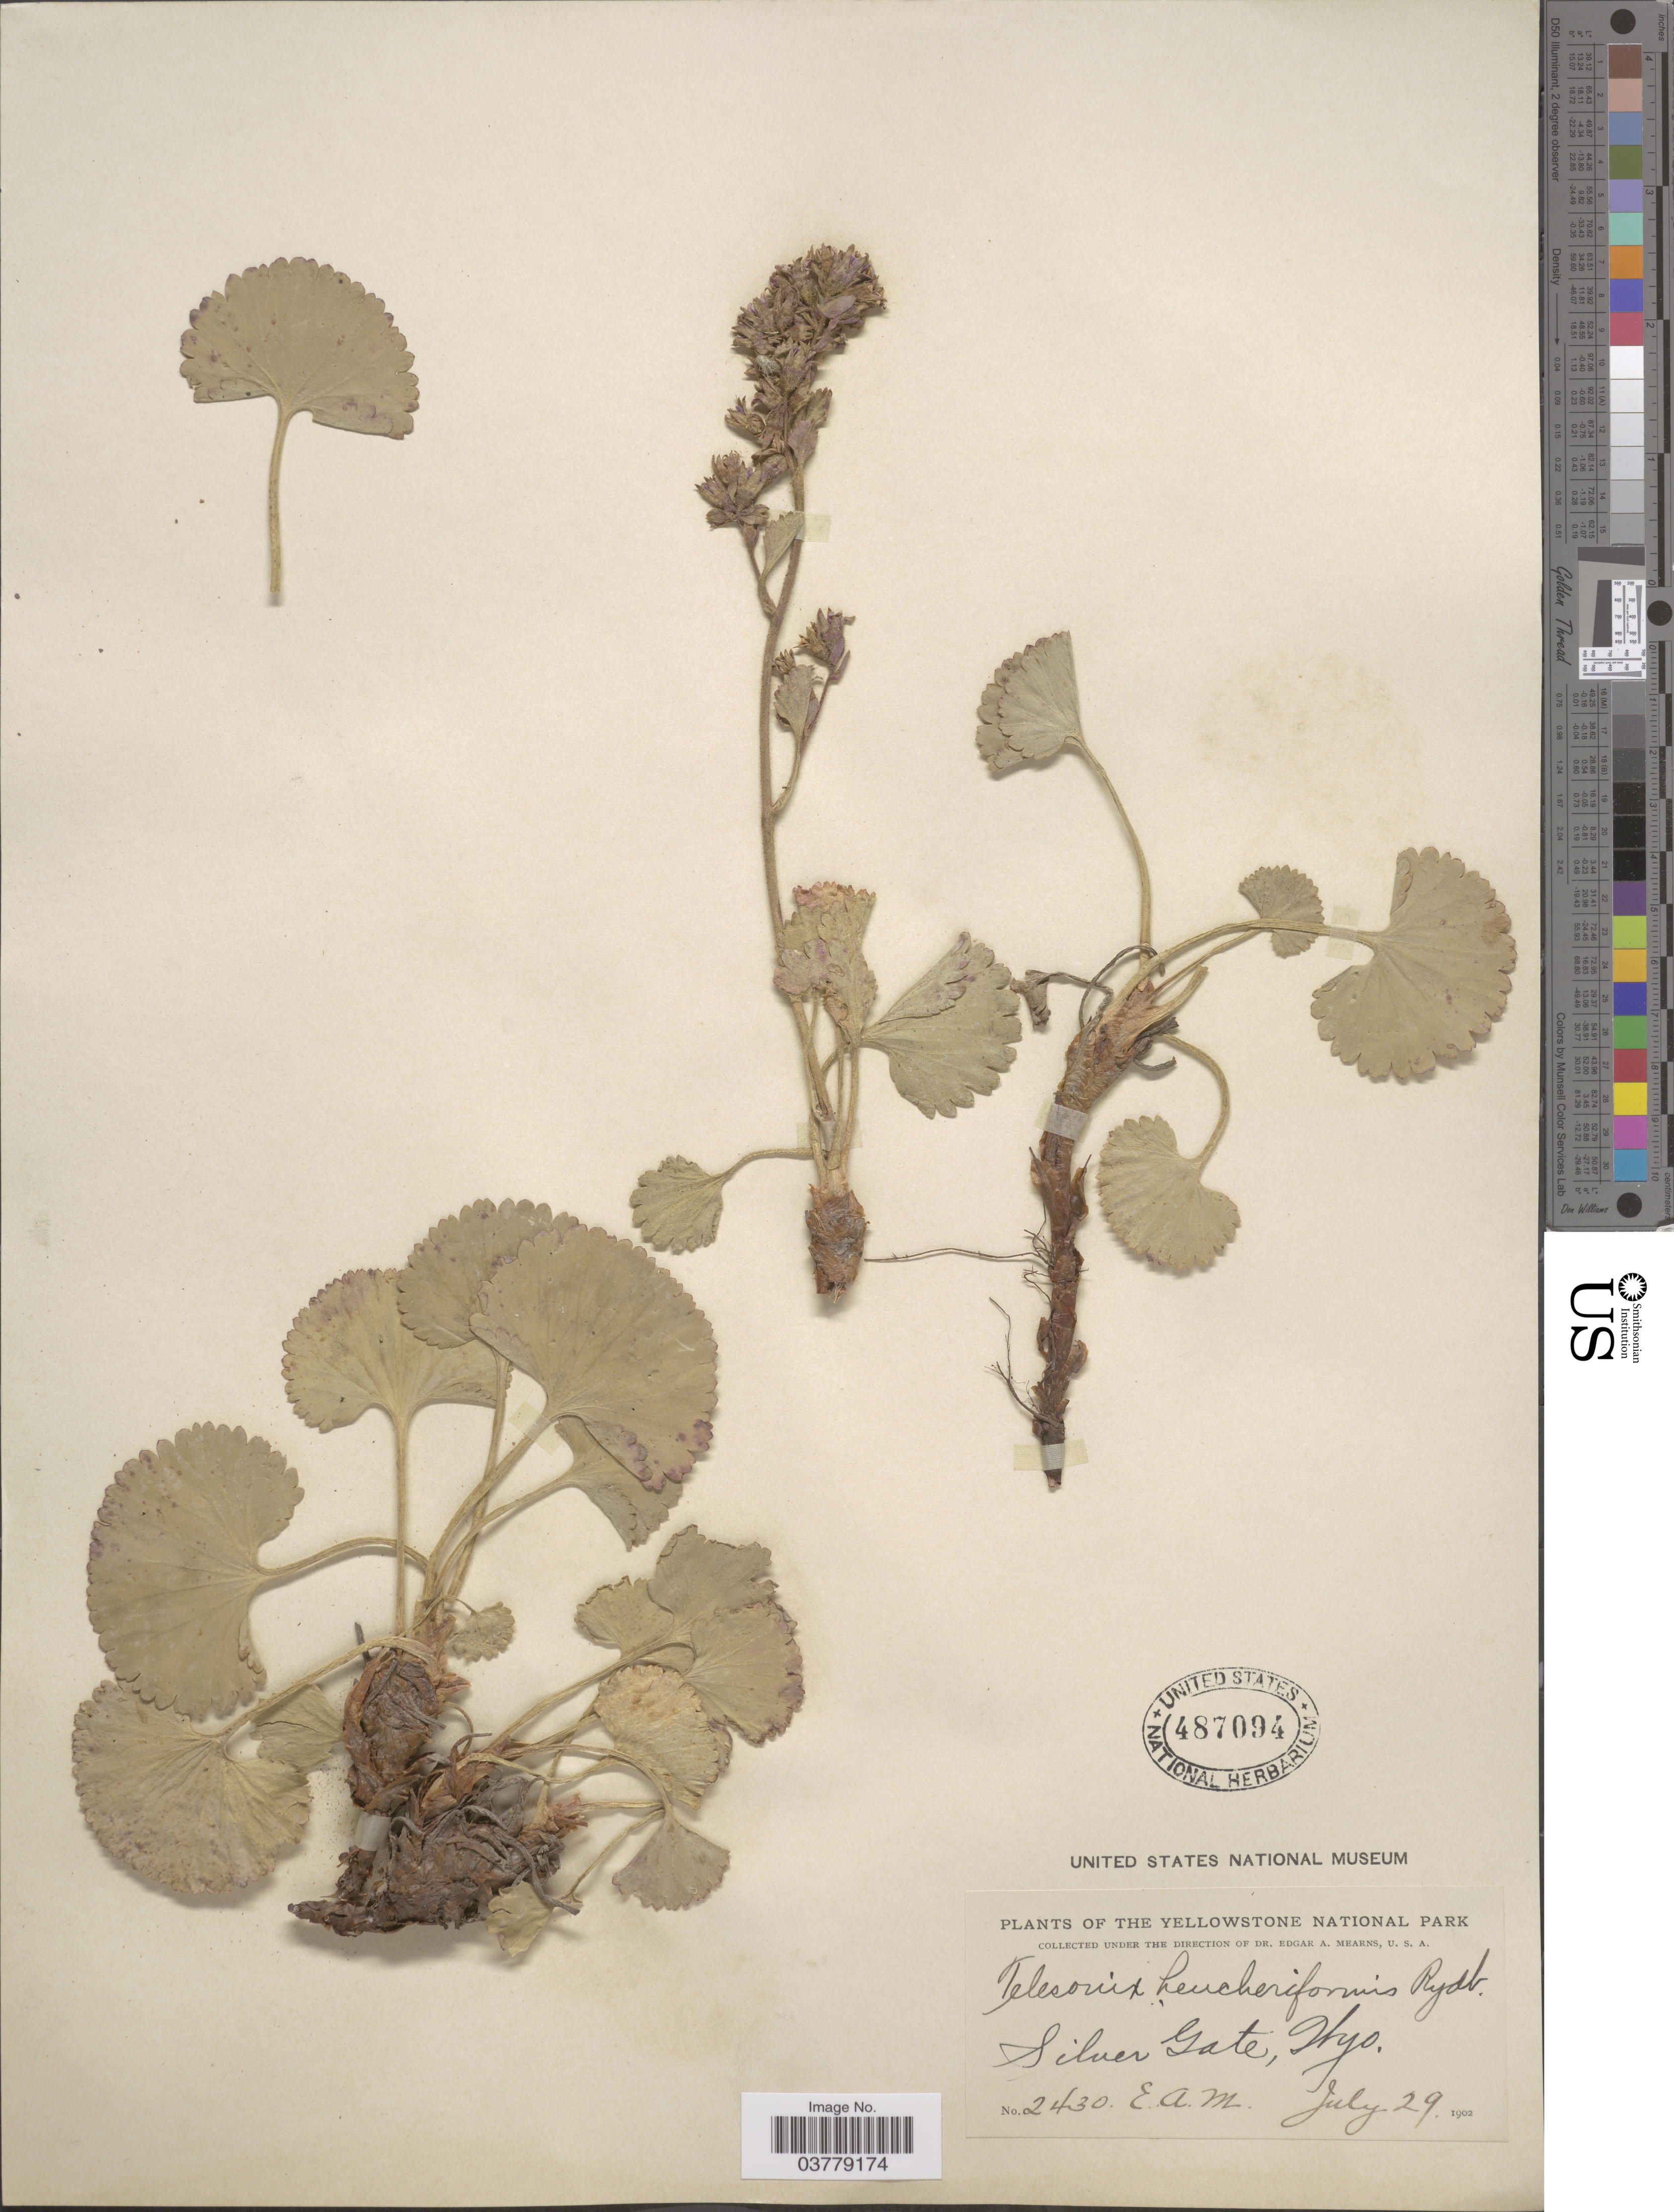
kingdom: Plantae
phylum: Tracheophyta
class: Magnoliopsida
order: Saxifragales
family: Saxifragaceae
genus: Telesonix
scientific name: Telesonix heucheriformis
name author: (Rydb.) Rydb.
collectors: E. A. Mearns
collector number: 2430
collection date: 1902-07-29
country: United States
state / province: Wyoming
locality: The Yellowstone National Park. Silver Gate.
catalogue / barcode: US 487094